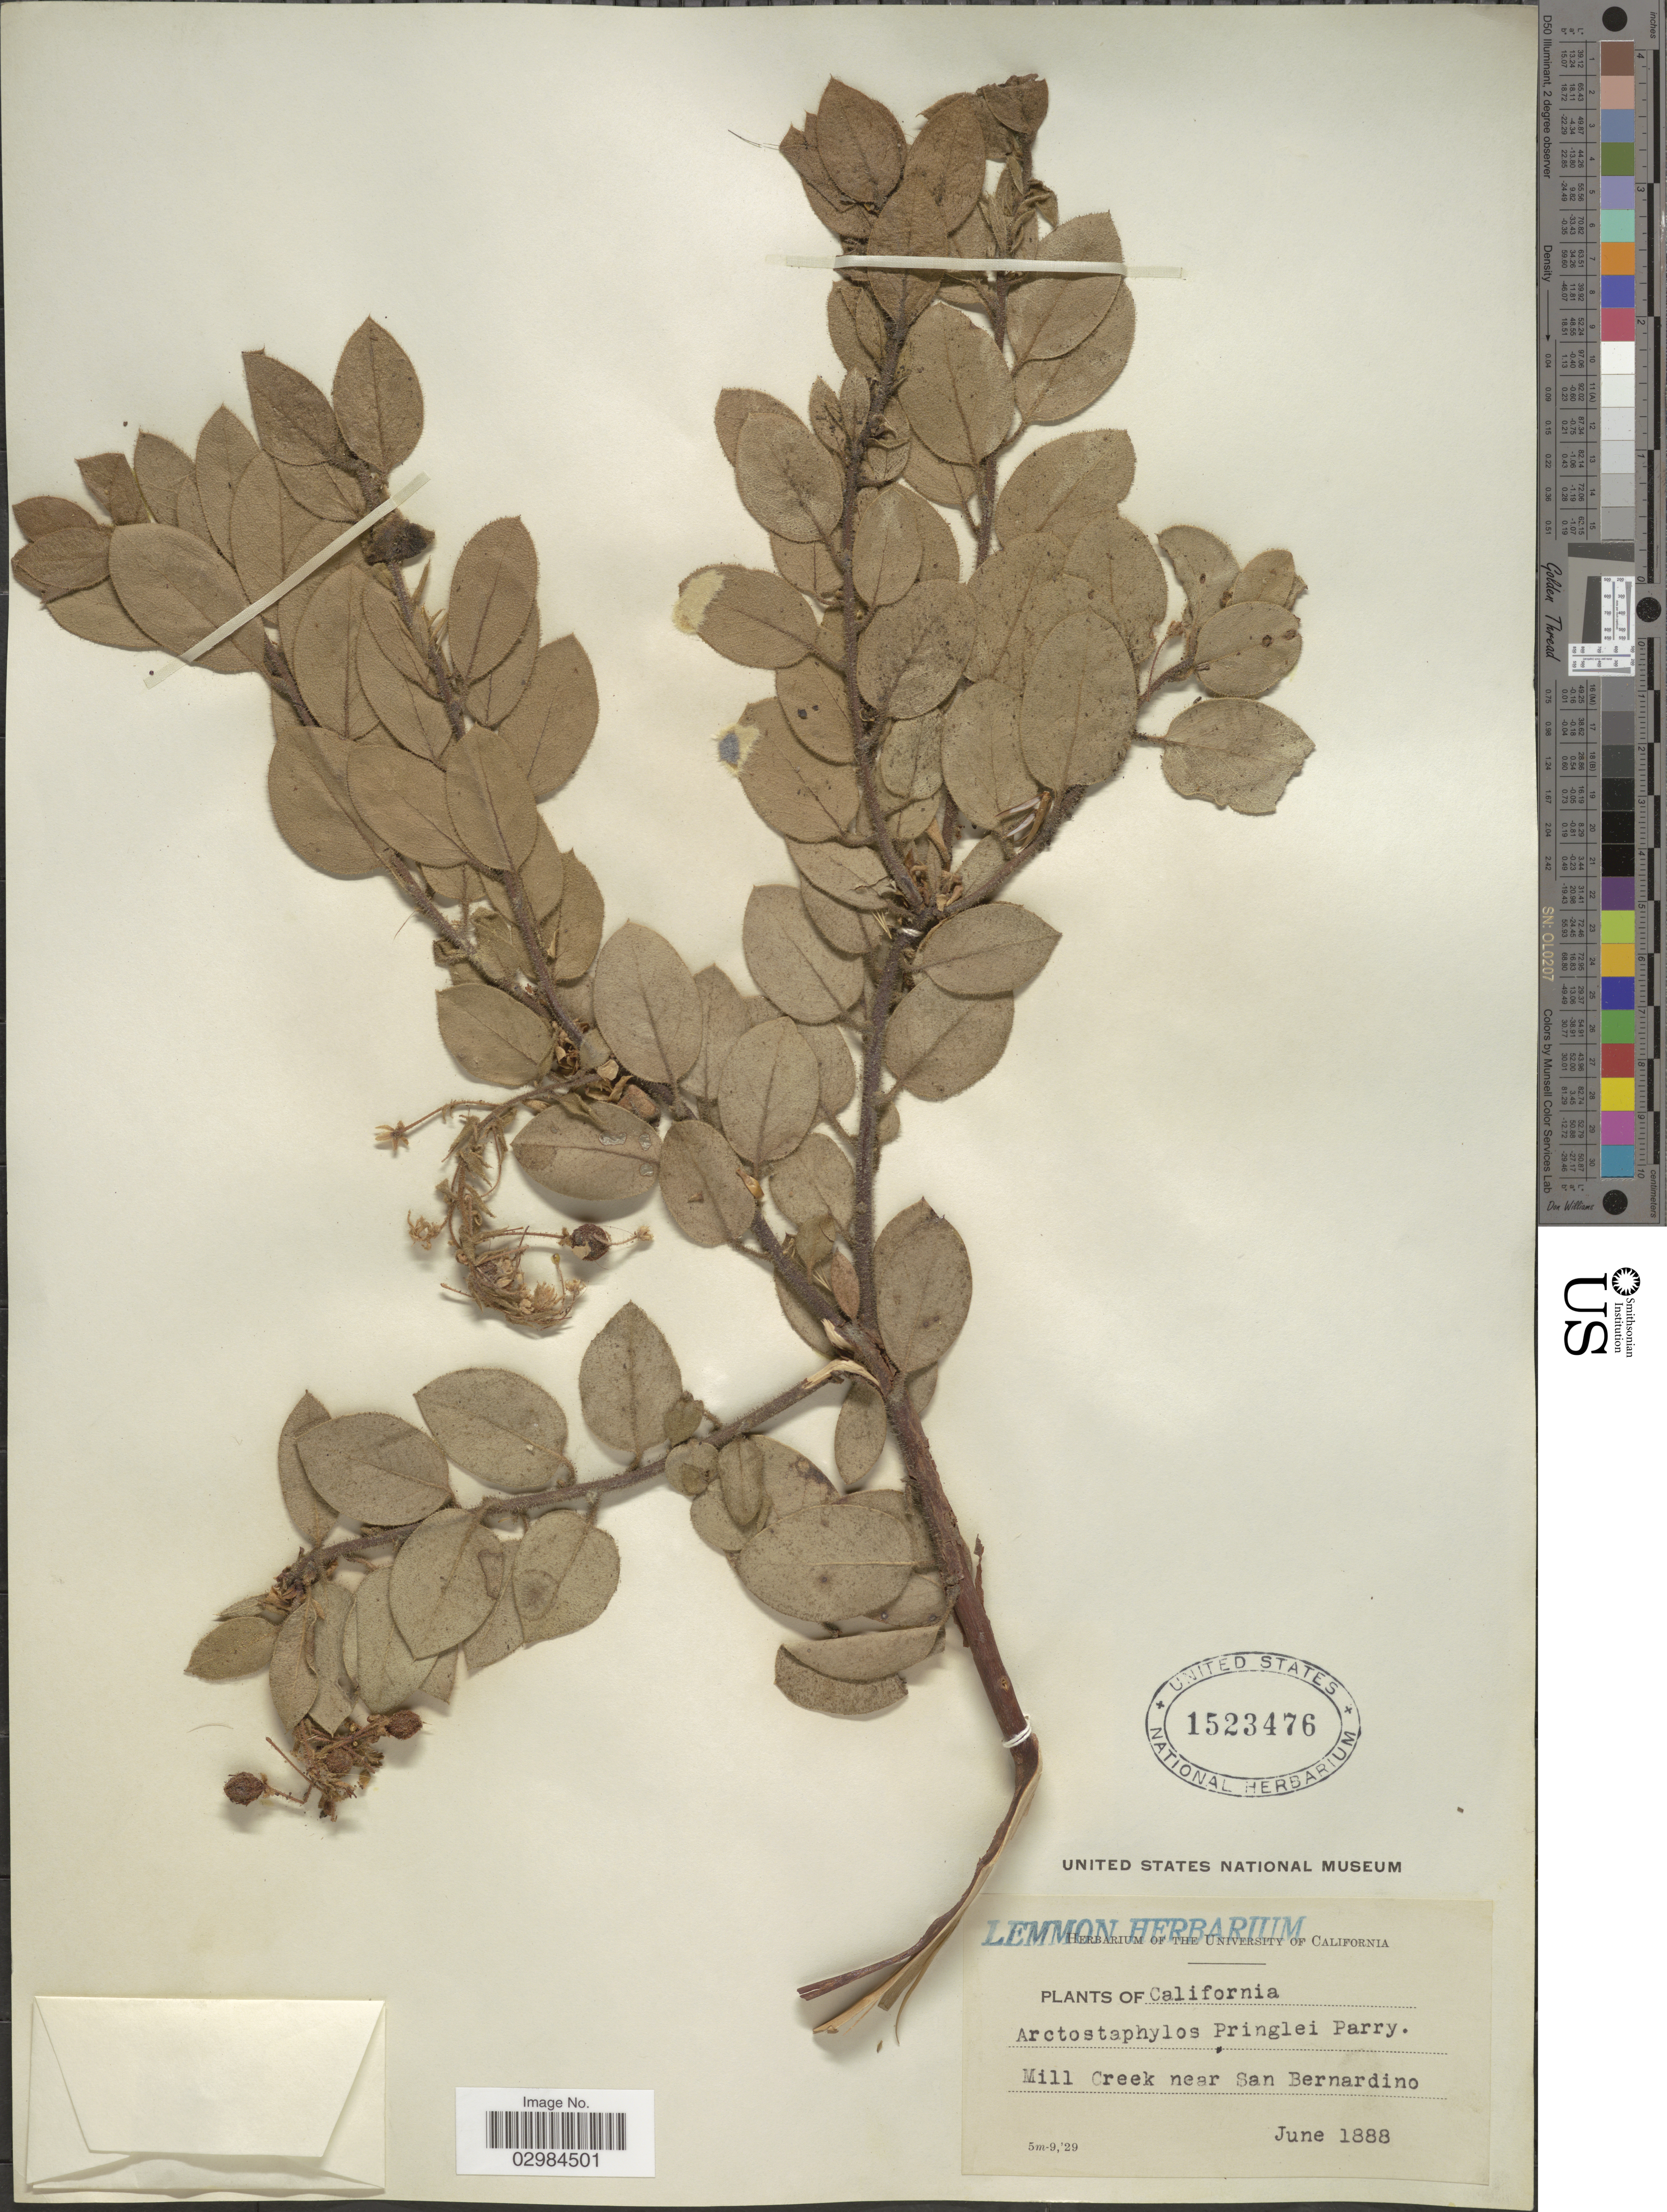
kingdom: Plantae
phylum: Tracheophyta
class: Magnoliopsida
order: Ericales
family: Ericaceae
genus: Arctostaphylos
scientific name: Arctostaphylos pringlei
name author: Parry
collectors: ex herb. Lemmon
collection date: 1888-06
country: United States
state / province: California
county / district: San Bernardino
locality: Mill Creek near San Bernardino.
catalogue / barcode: US 1523476